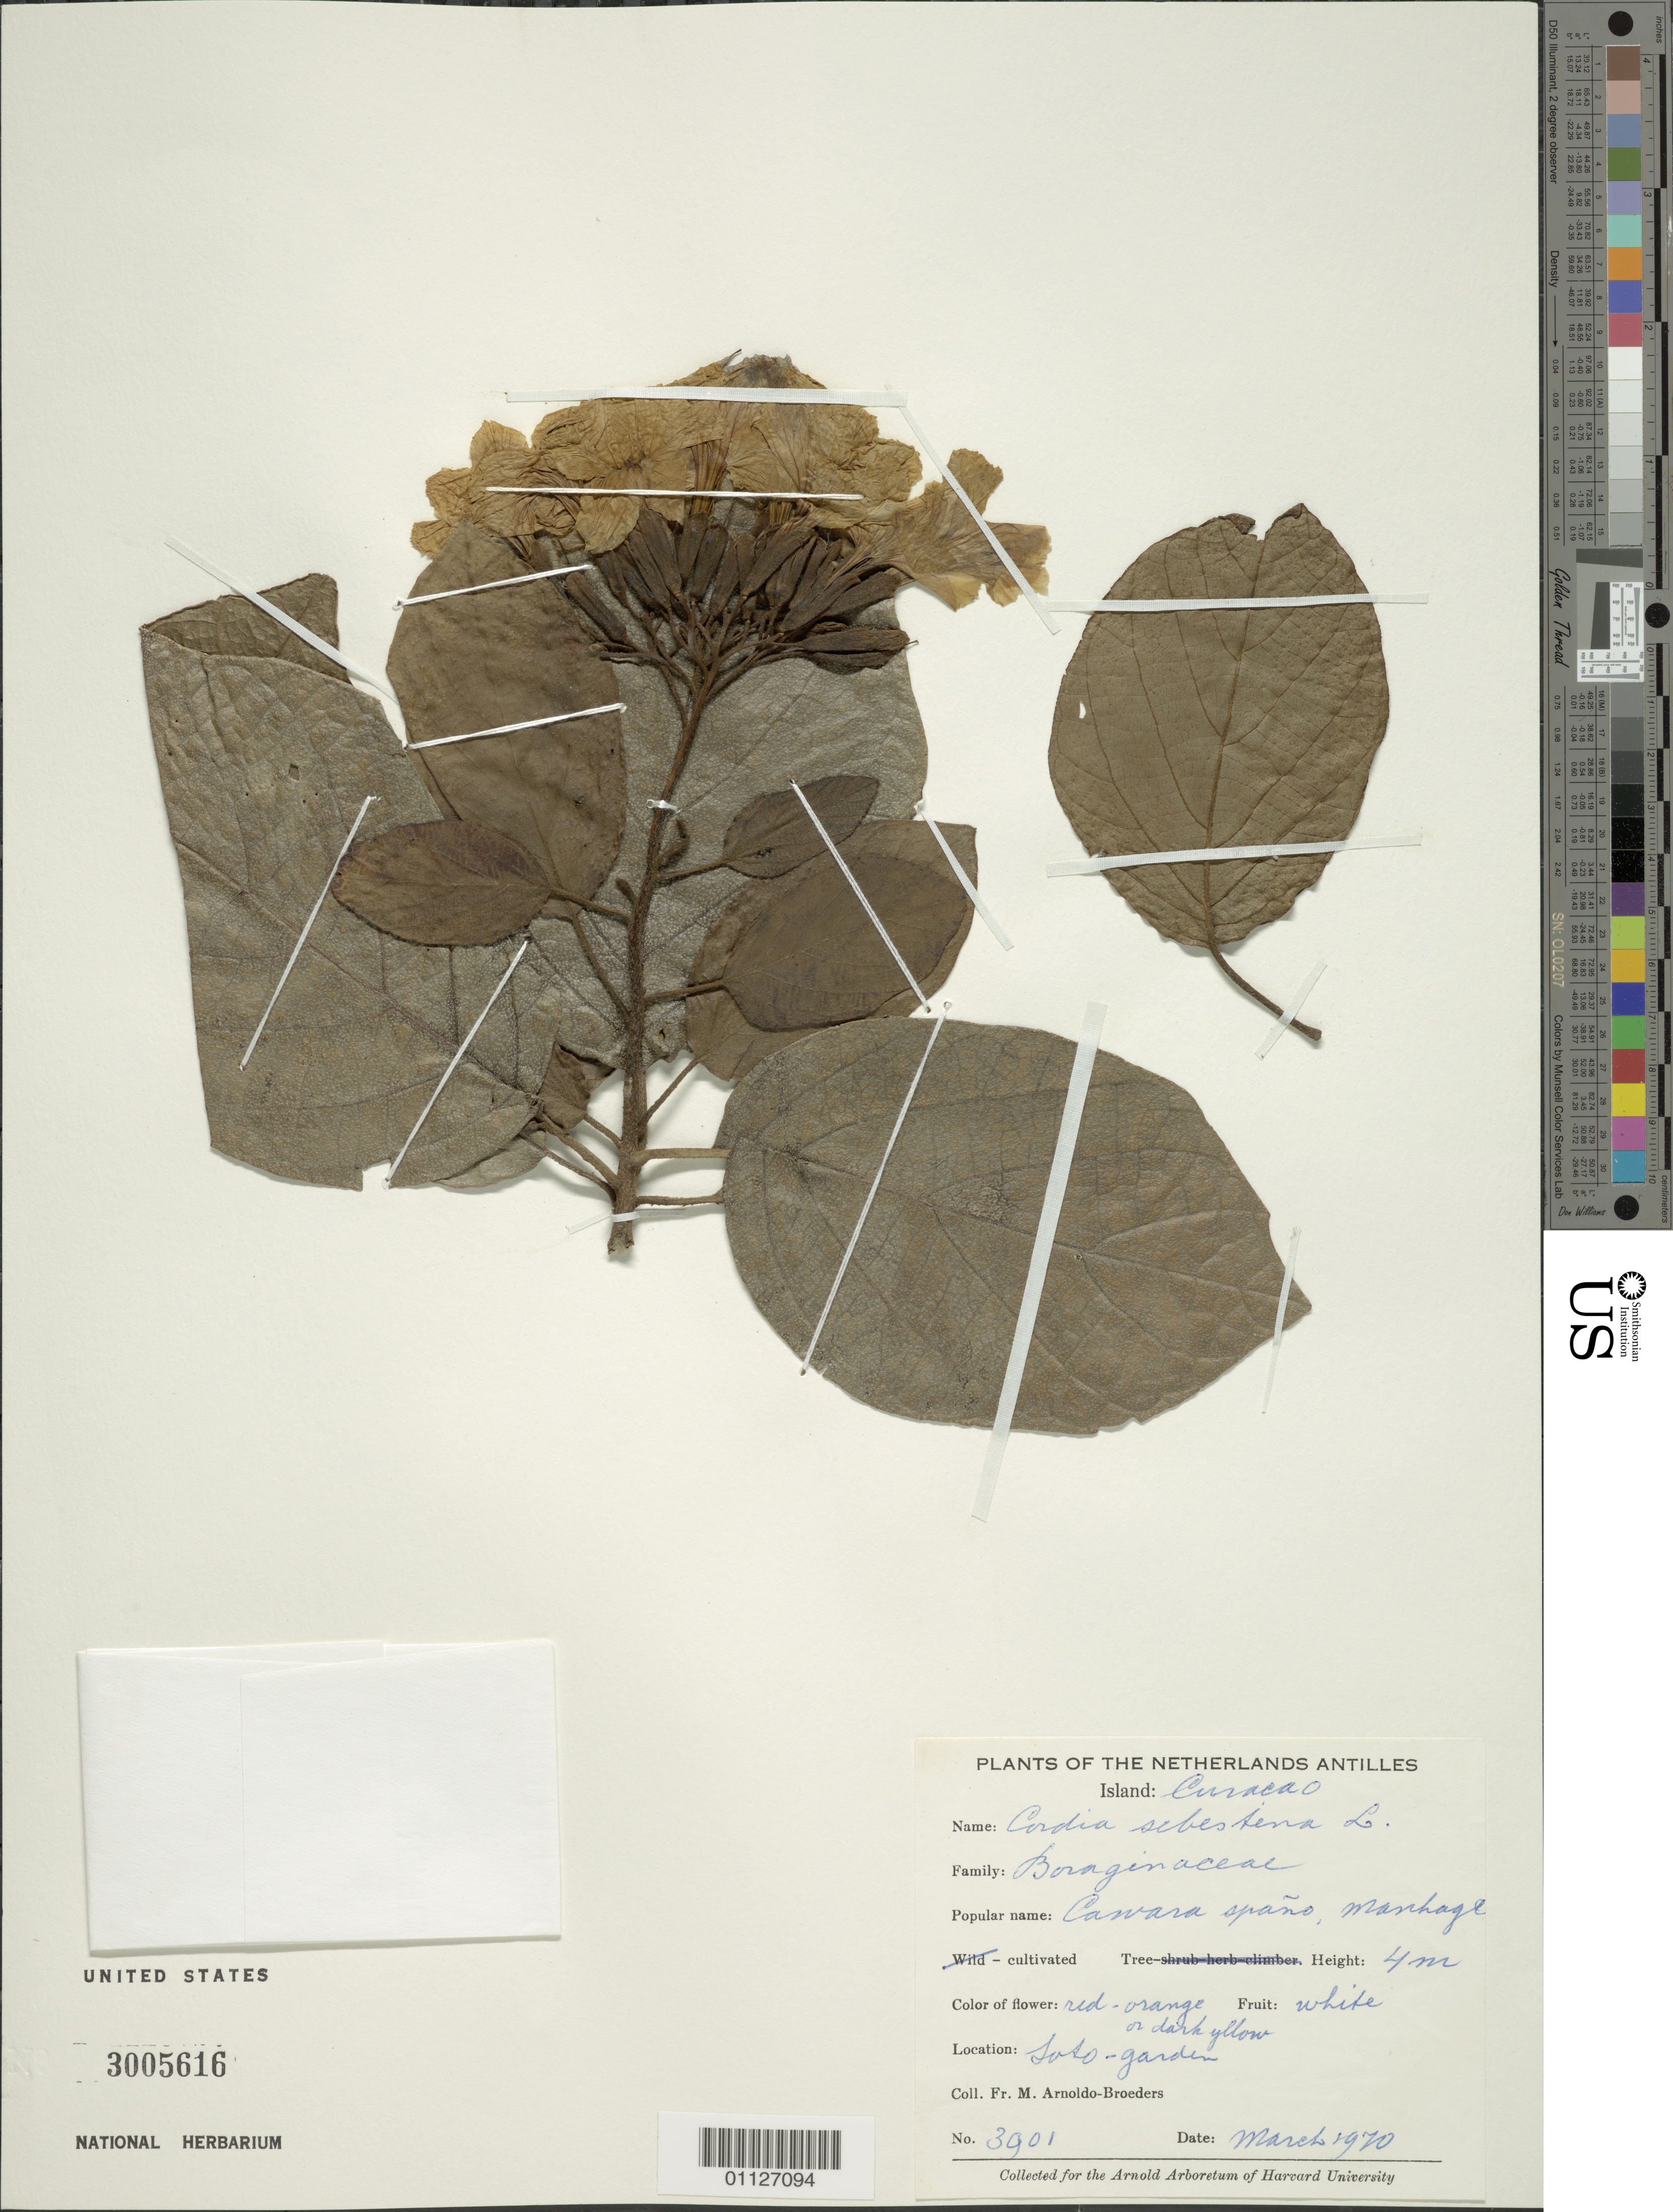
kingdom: Plantae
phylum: Tracheophyta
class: Magnoliopsida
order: Boraginales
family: Cordiaceae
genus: Cordia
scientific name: Cordia sebestena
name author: L.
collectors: N. Arnoldo-Broeders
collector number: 3901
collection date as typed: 01 Mar 1970 to 31 Mar 1970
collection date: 1970-03-01/1970-03-31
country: Curaçao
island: Curaçao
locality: Soto -- garden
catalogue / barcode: US 3005616